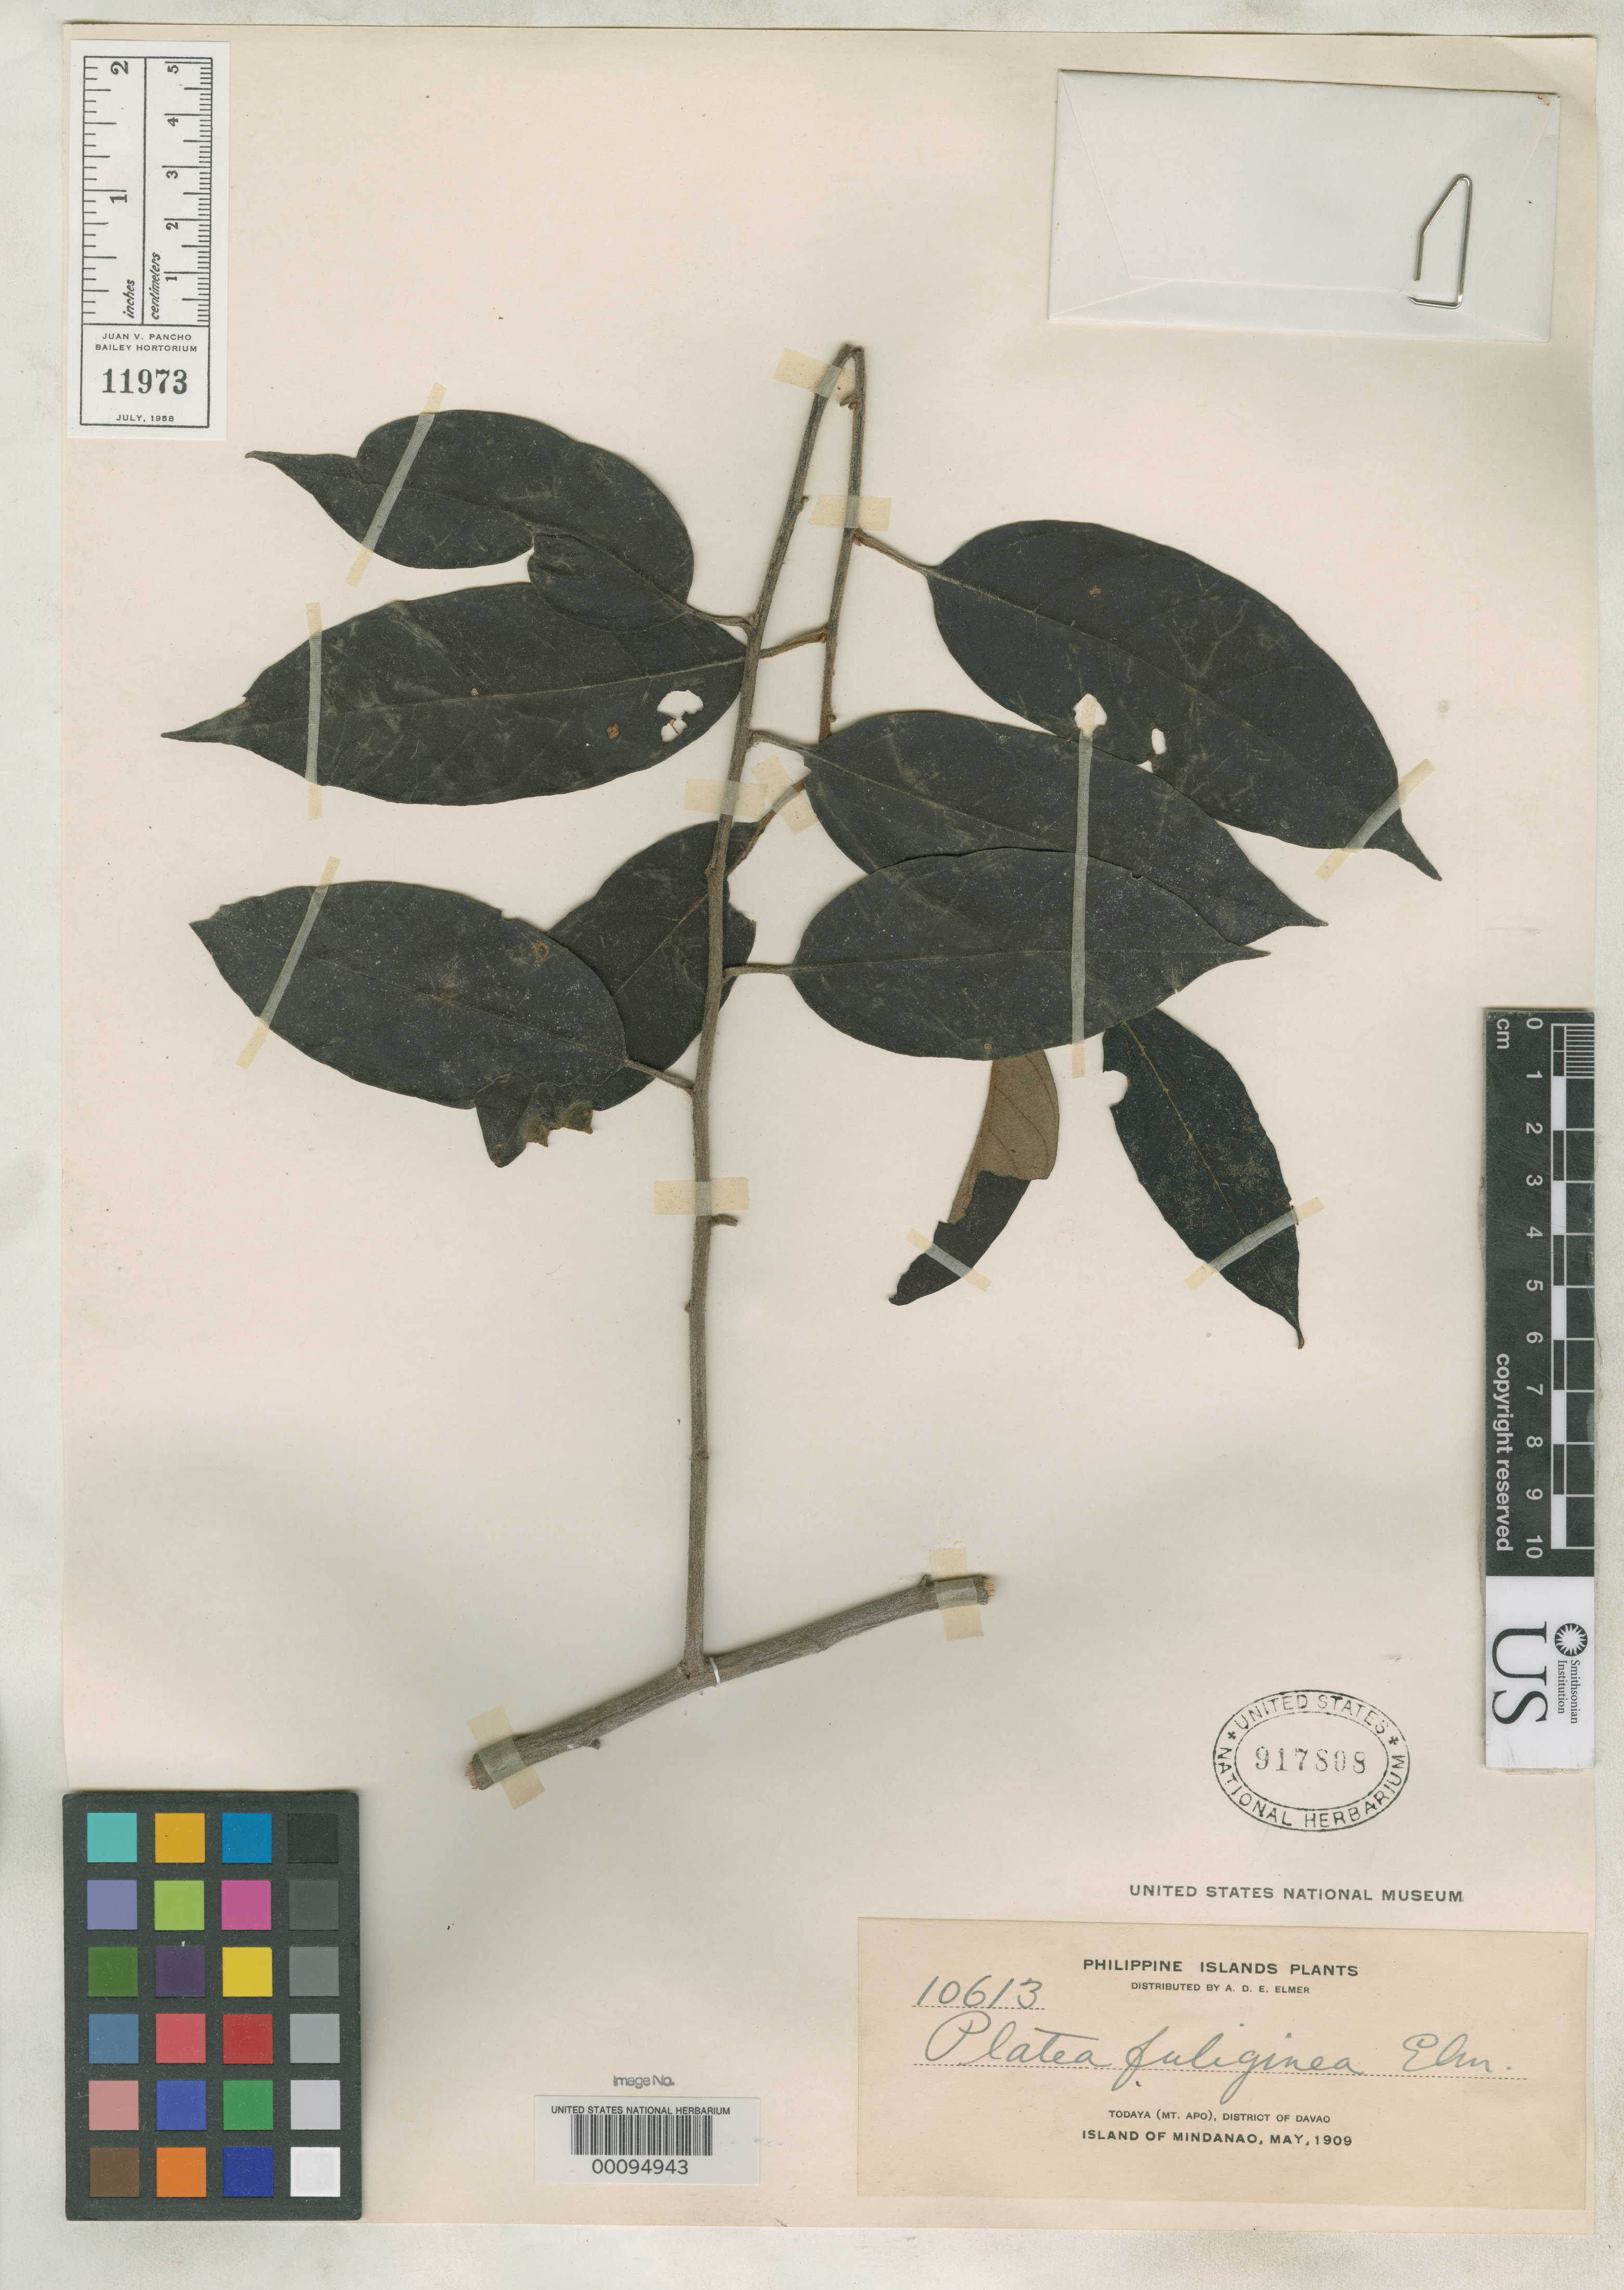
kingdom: Plantae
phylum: Tracheophyta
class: Magnoliopsida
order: Metteniusales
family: Metteniusaceae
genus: Platea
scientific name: Platea fuliginea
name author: Elmer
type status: Isotype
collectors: A. D. E. Elmer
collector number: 10613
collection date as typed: May 1909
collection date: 1909-05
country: Philippines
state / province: Davao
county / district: Davao del Sur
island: Mindanao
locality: Todaya, Mt. Apo.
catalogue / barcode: US 917808